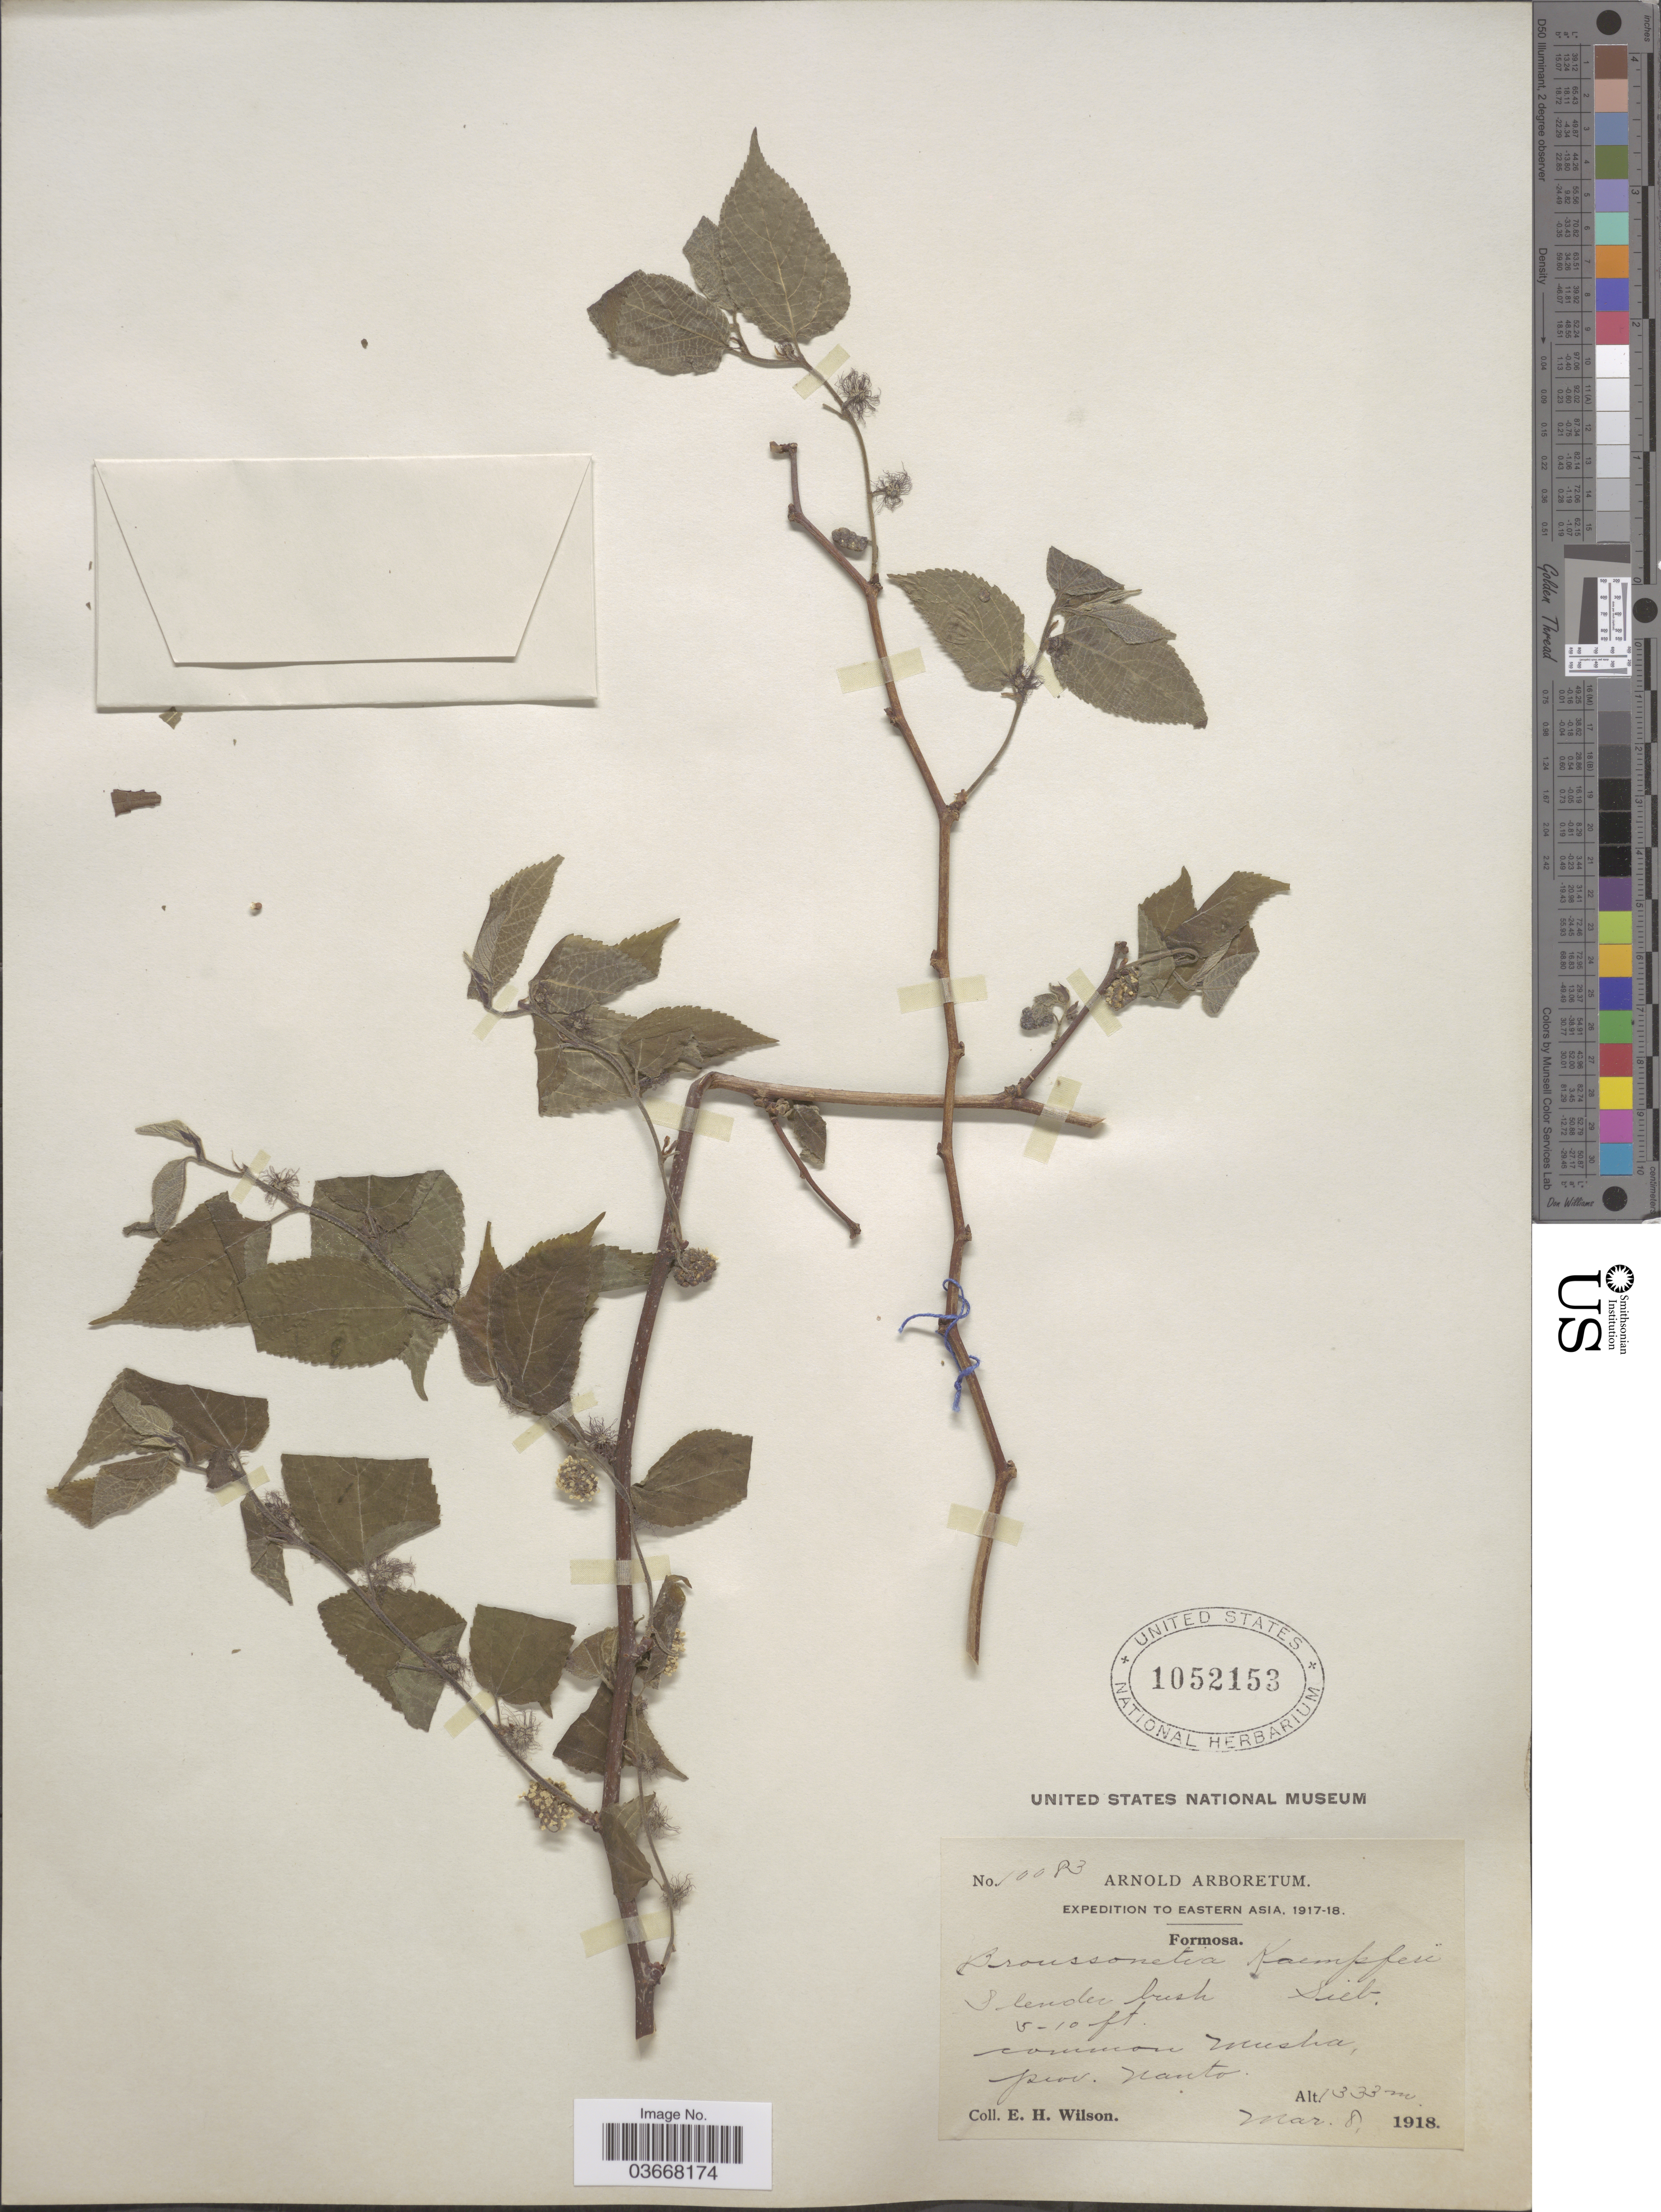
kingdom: Plantae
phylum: Tracheophyta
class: Magnoliopsida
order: Rosales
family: Moraceae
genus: Broussonetia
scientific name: Broussonetia kaempferi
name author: Siebold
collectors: E. Wilson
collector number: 10083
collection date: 1918-03-08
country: Taiwan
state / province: Nantou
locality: Formosa. Common Musha, prov. Nanto.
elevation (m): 1333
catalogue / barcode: US 1052153